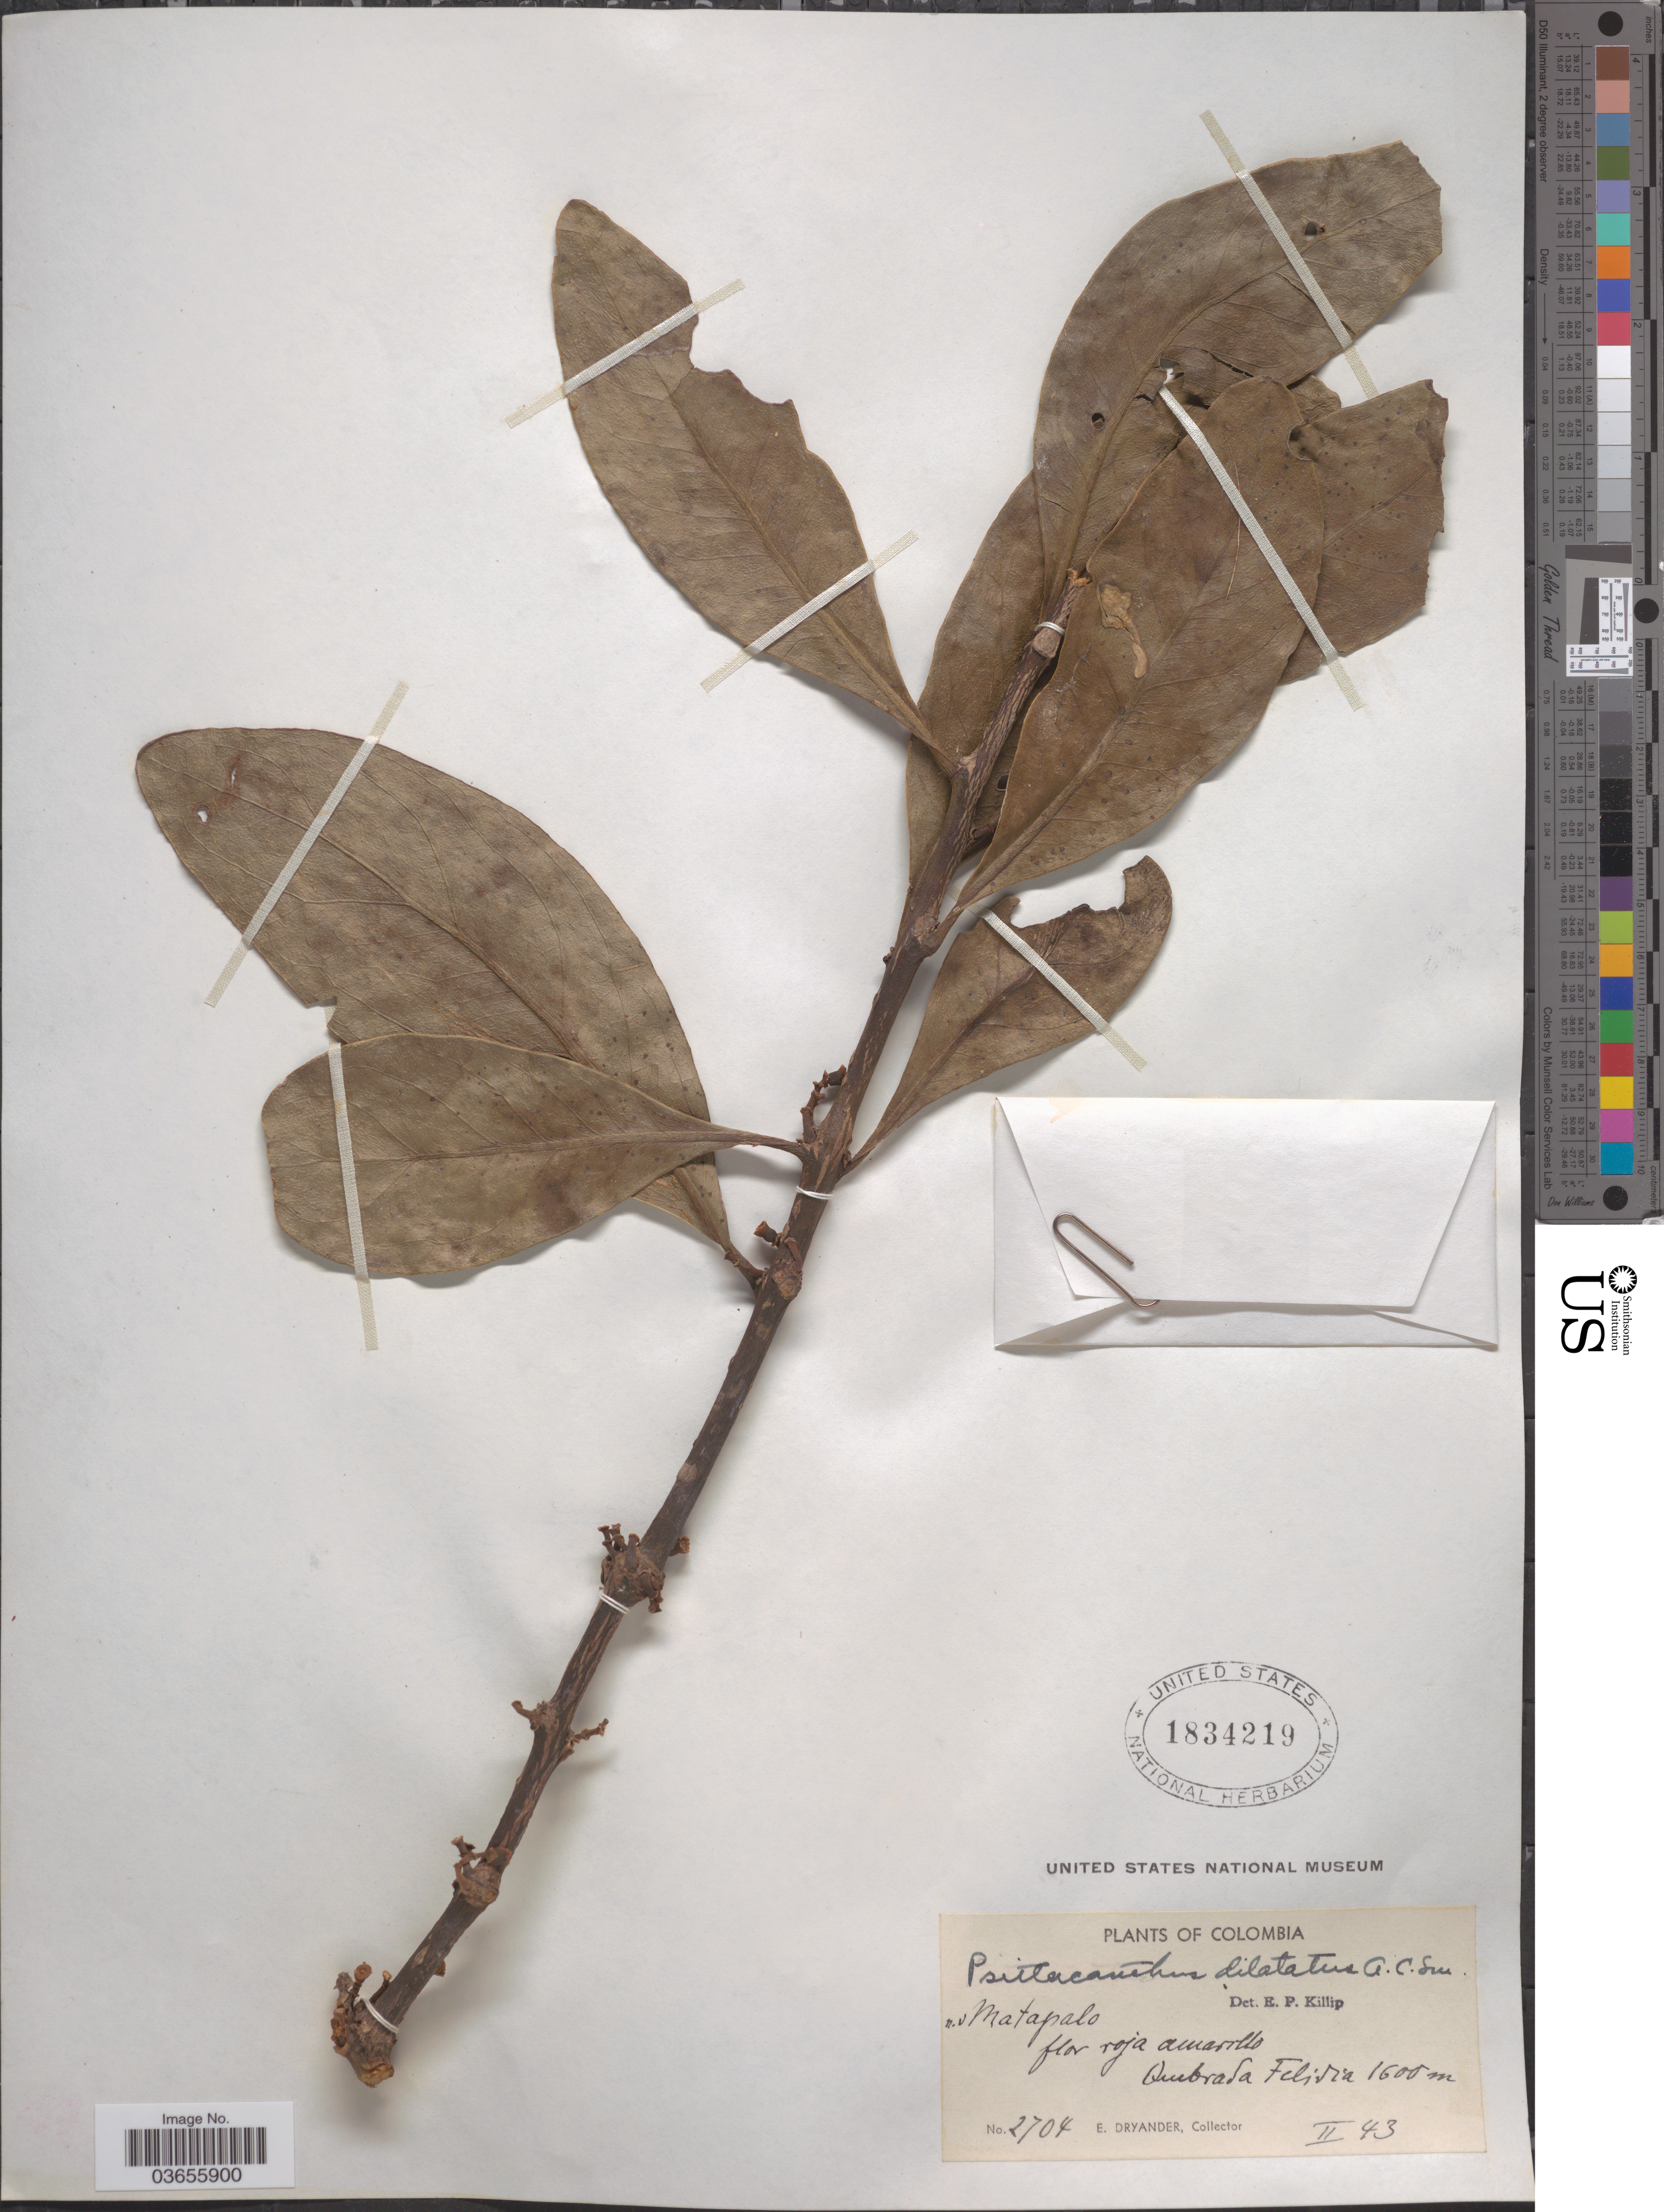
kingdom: Plantae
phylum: Tracheophyta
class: Magnoliopsida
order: Santalales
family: Loranthaceae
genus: Psittacanthus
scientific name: Psittacanthus dilatatus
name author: A.C. Sm.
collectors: E. Dryander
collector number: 2704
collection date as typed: Transcribed d/m/y: /2/43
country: Colombia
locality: Quebrada Felidia.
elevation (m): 1600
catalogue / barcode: US 1834219